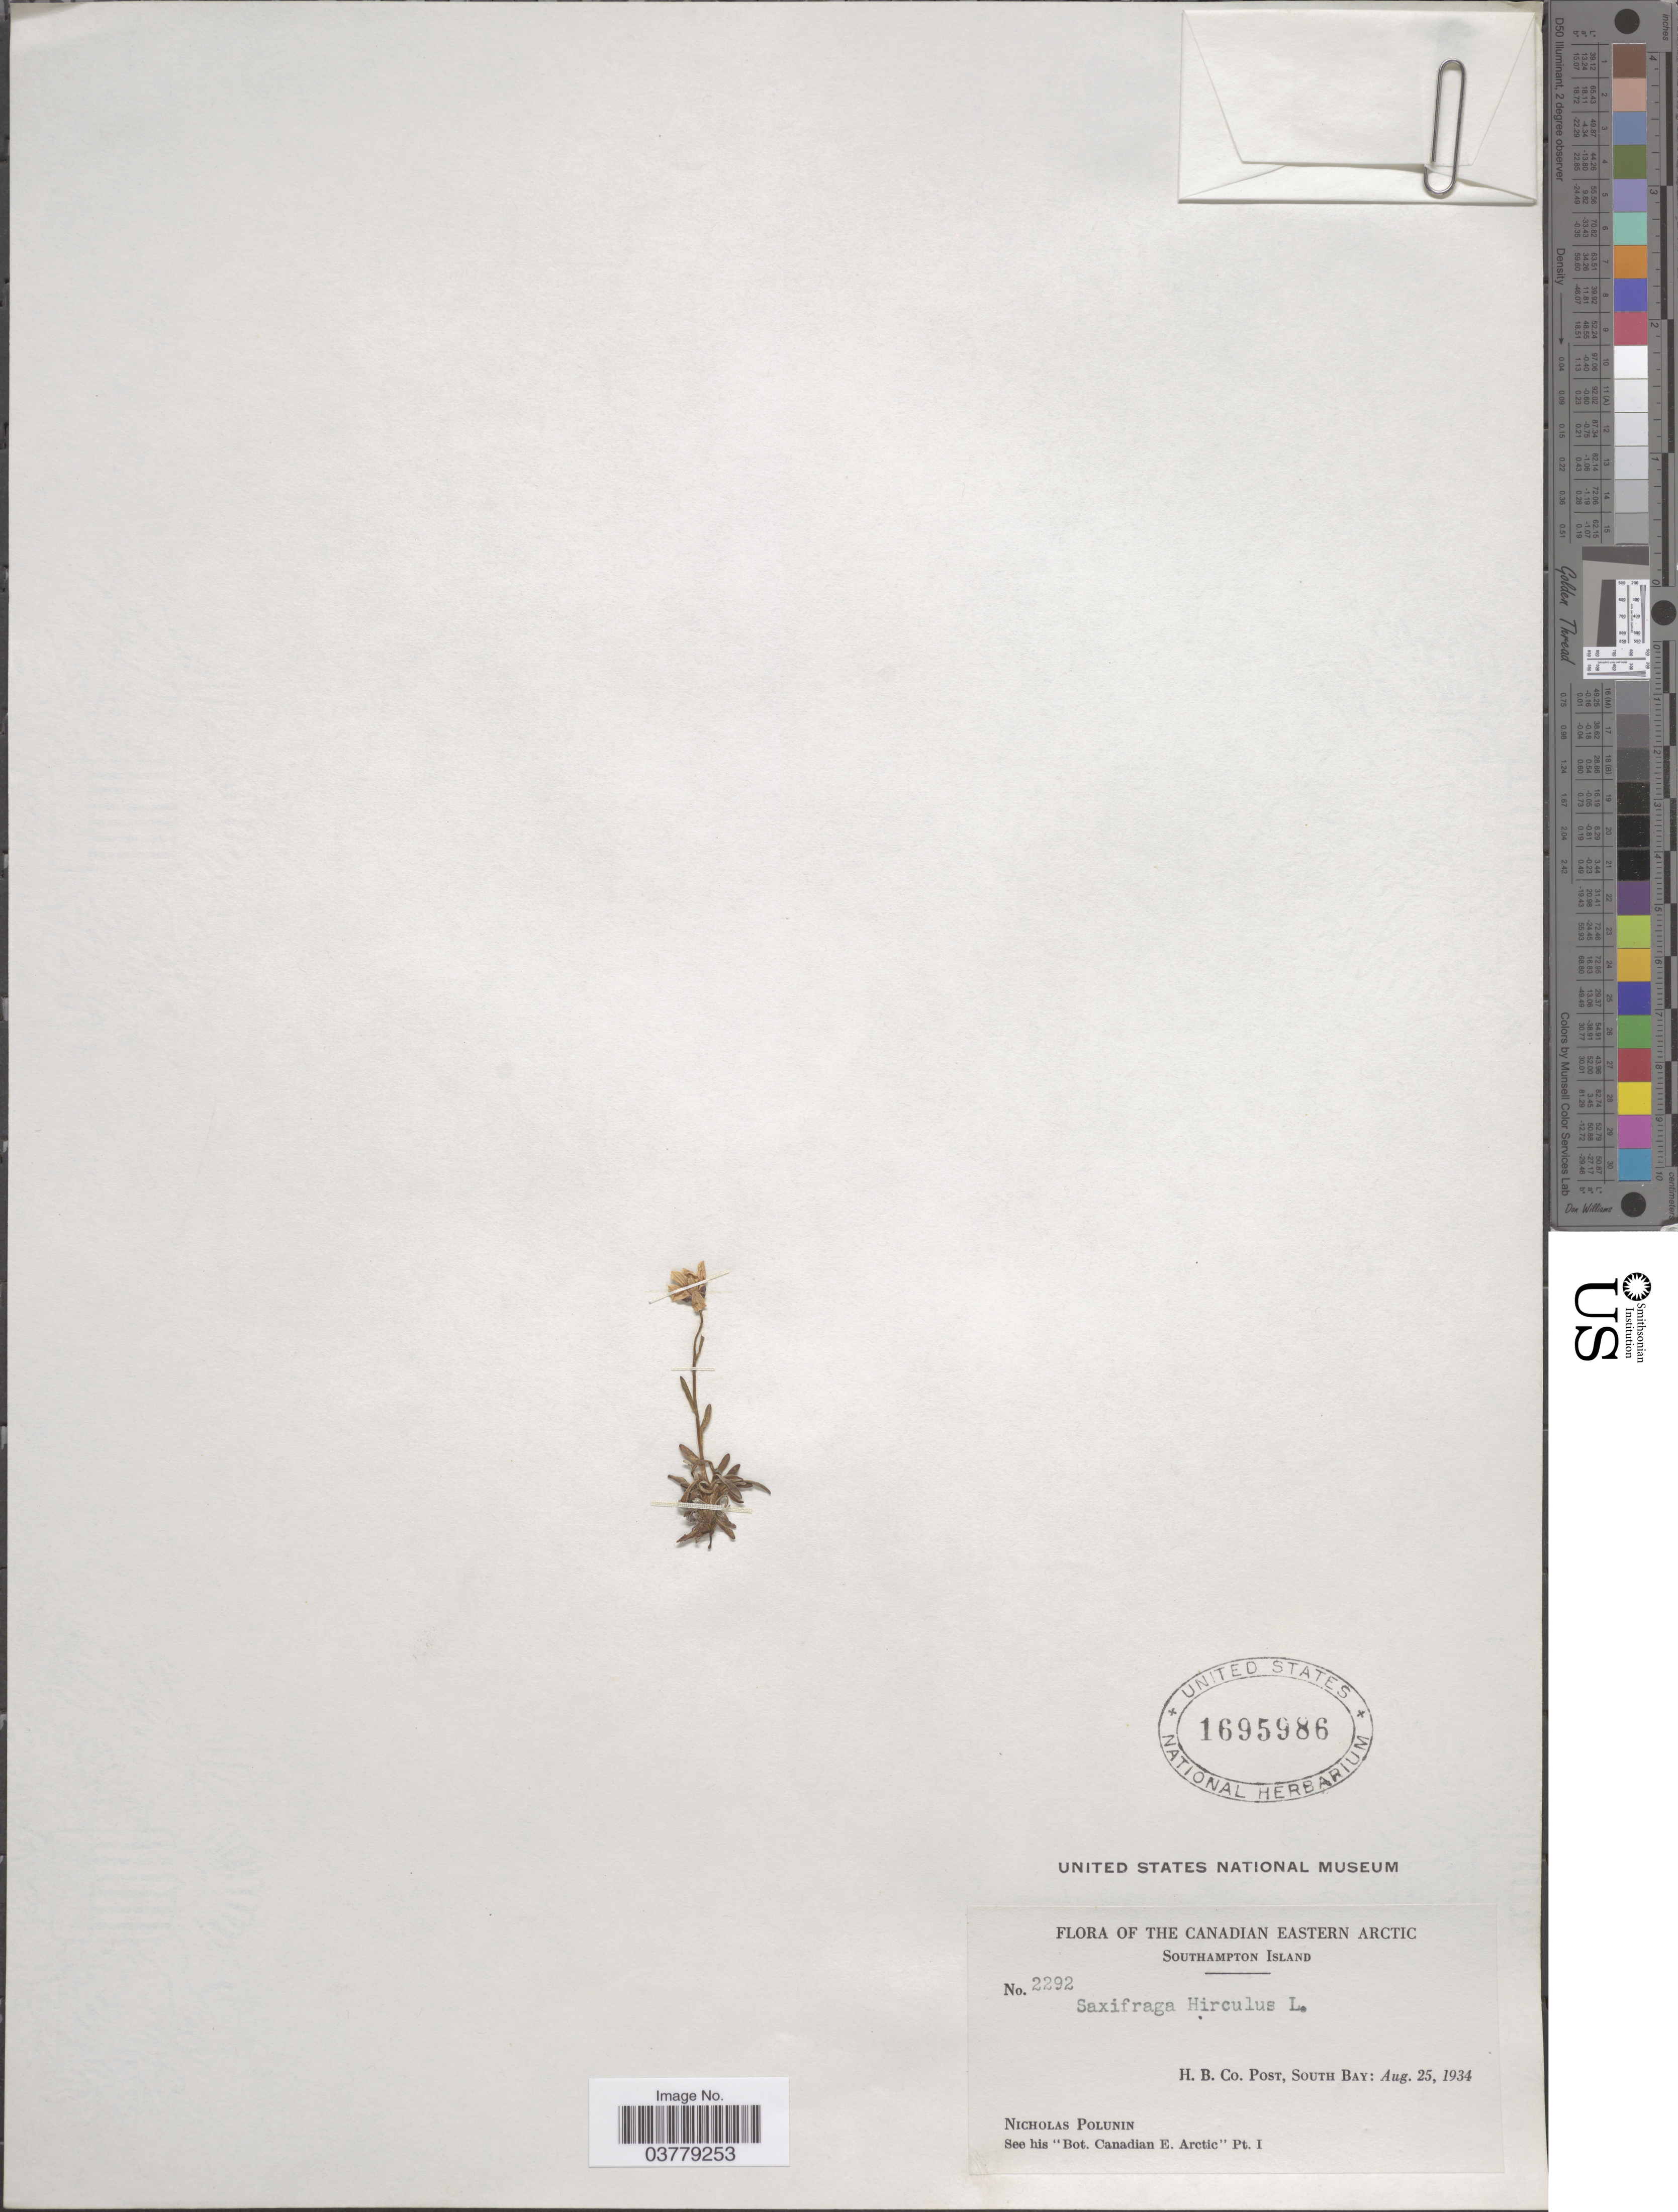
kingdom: Plantae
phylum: Tracheophyta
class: Magnoliopsida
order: Saxifragales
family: Saxifragaceae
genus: Saxifraga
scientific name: Saxifraga hirculus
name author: L.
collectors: N. V. Polunin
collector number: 2292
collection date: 1934-08-25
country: Canada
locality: The Canadian Eastern Arctic. Southampton Island. H. B. Co. Post, South Bay.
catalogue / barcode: US 1695986